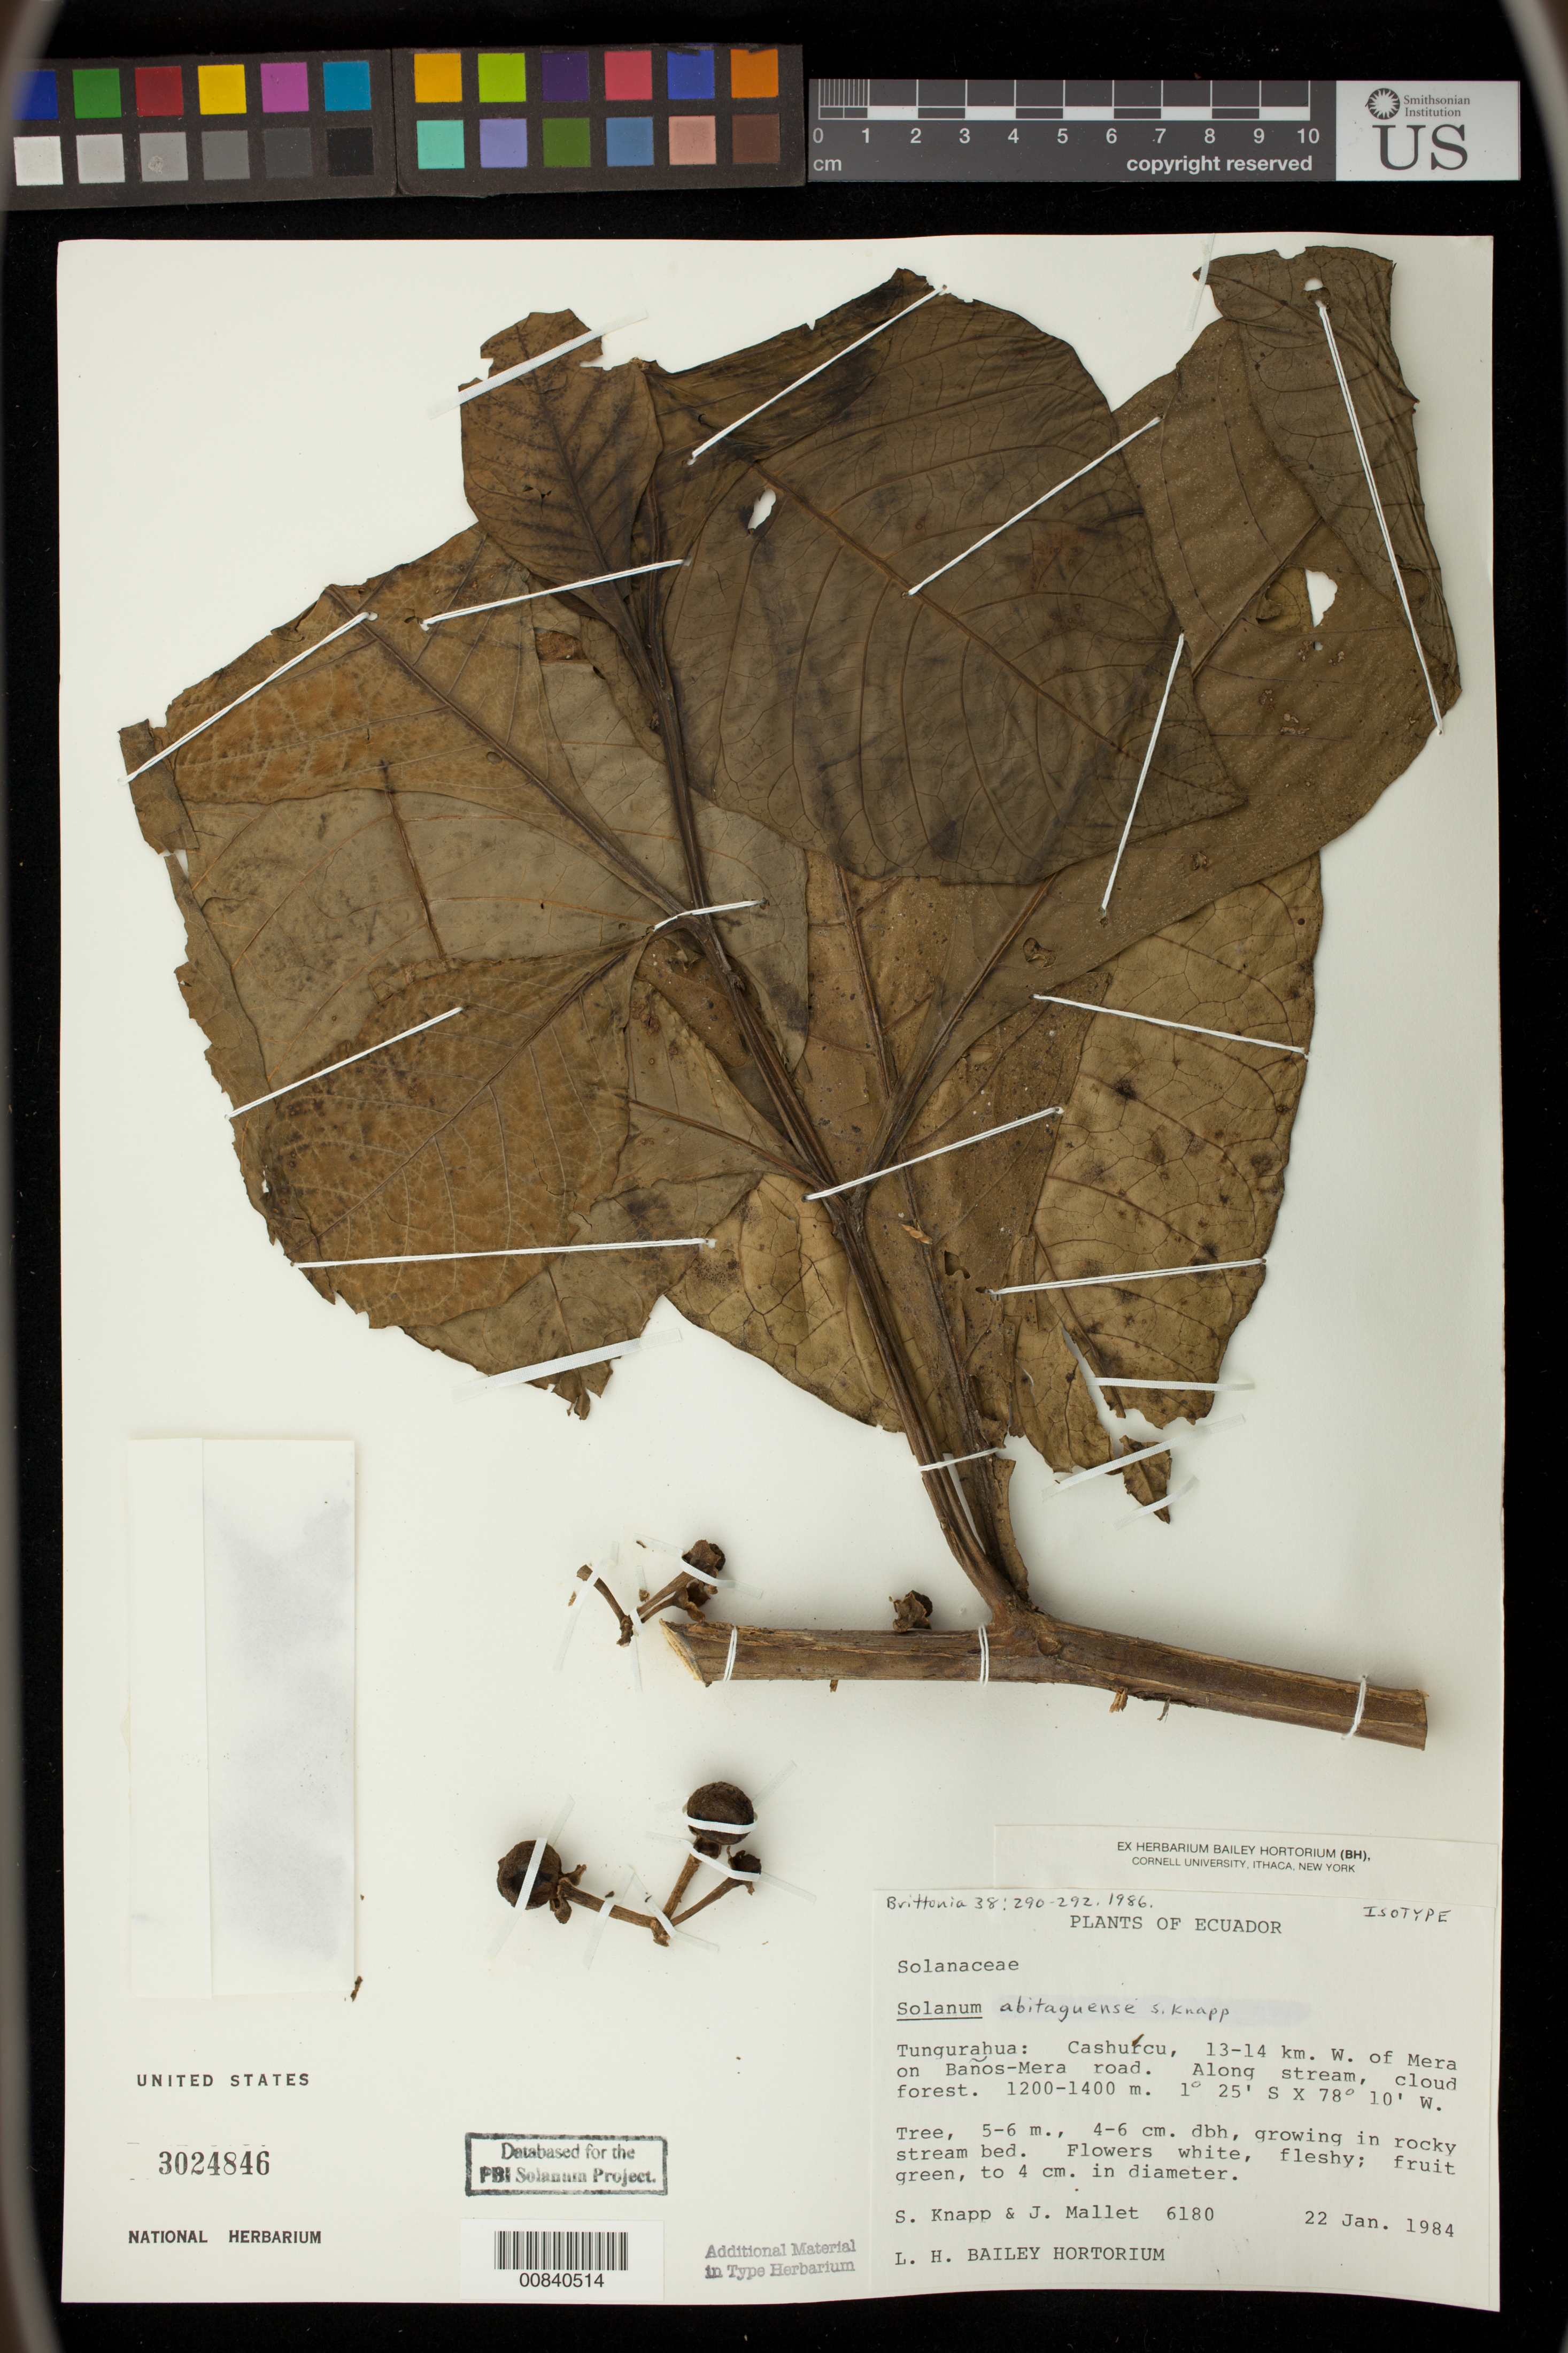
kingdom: Plantae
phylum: Tracheophyta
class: Magnoliopsida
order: Solanales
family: Solanaceae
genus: Solanum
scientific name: Solanum abitaguense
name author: S. Knapp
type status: Isotype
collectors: S. Knapp & J. Mallet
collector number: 6180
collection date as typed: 22 Jan 1984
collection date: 1984-01-22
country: Ecuador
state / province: Tungurahua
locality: Cashurcu, 13-14 km W of Mera on Banos - Mera rd.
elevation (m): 1200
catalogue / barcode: US 3024846